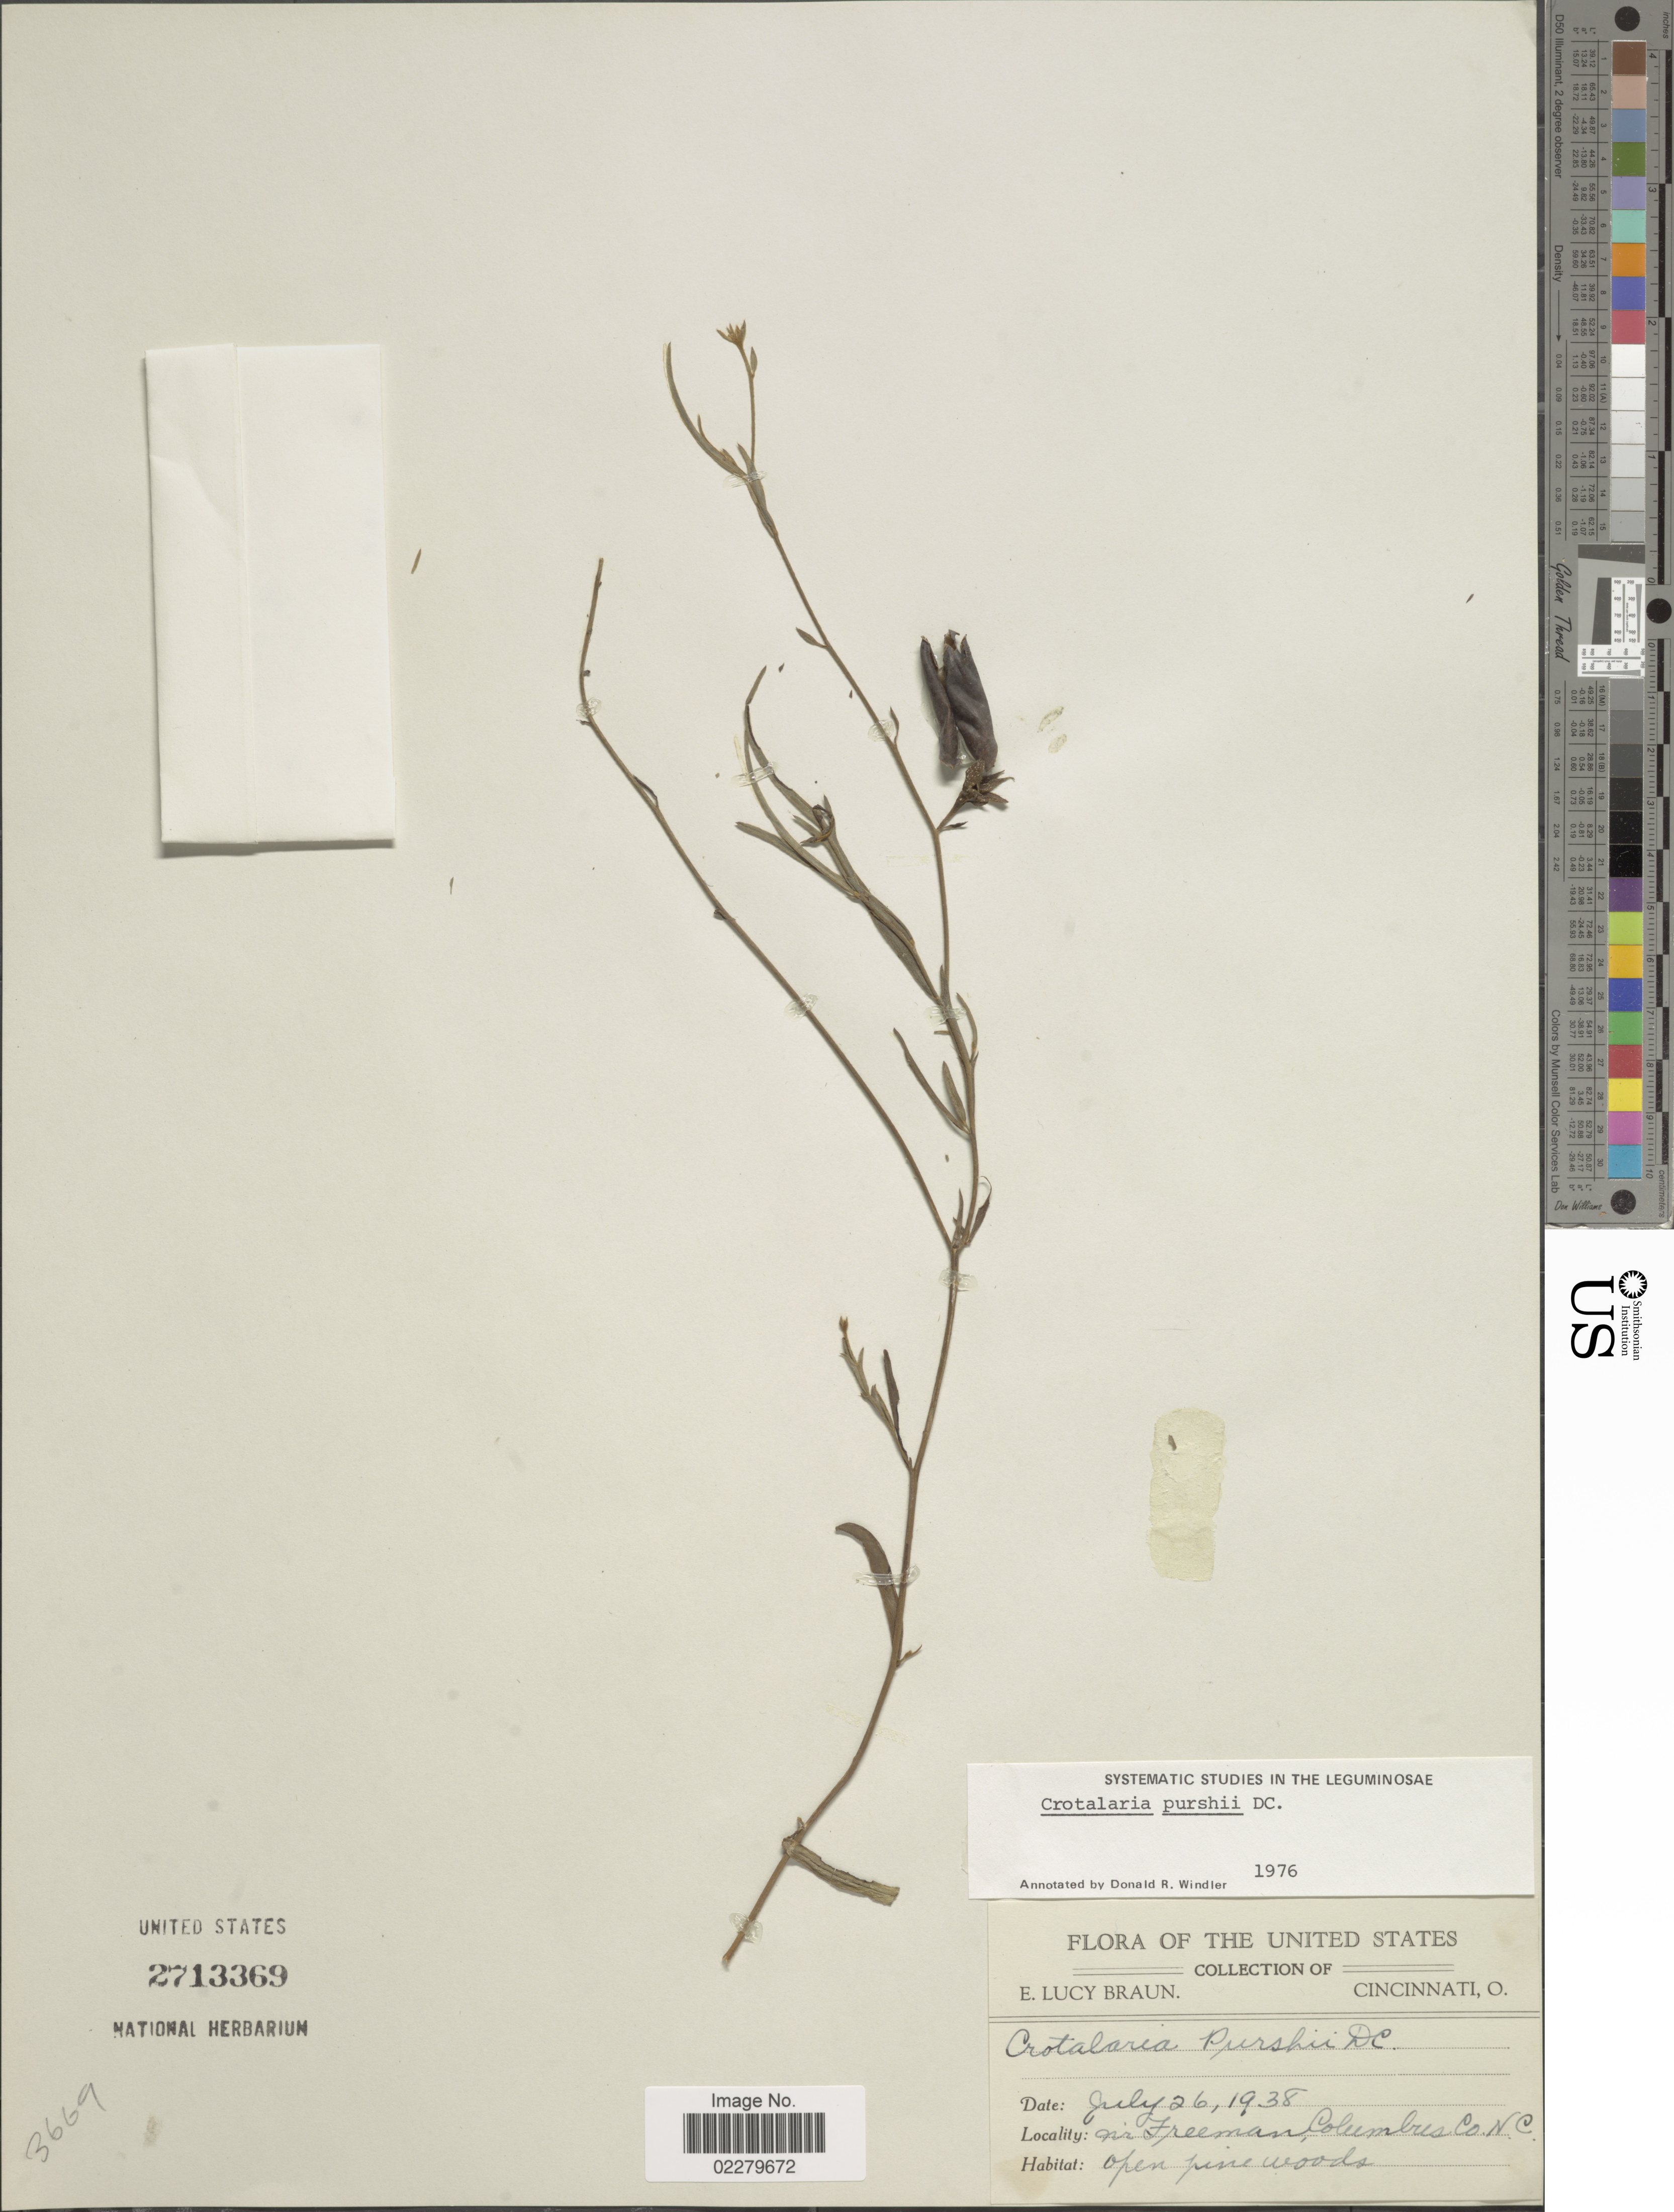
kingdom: Plantae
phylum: Tracheophyta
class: Magnoliopsida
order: Fabales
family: Fabaceae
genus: Crotalaria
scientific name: Crotalaria purshii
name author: DC.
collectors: E. L. Braun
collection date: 1938-07-26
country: United States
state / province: North Carolina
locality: Nr Freeman, Columbus Co., N.C.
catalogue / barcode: US 2713369